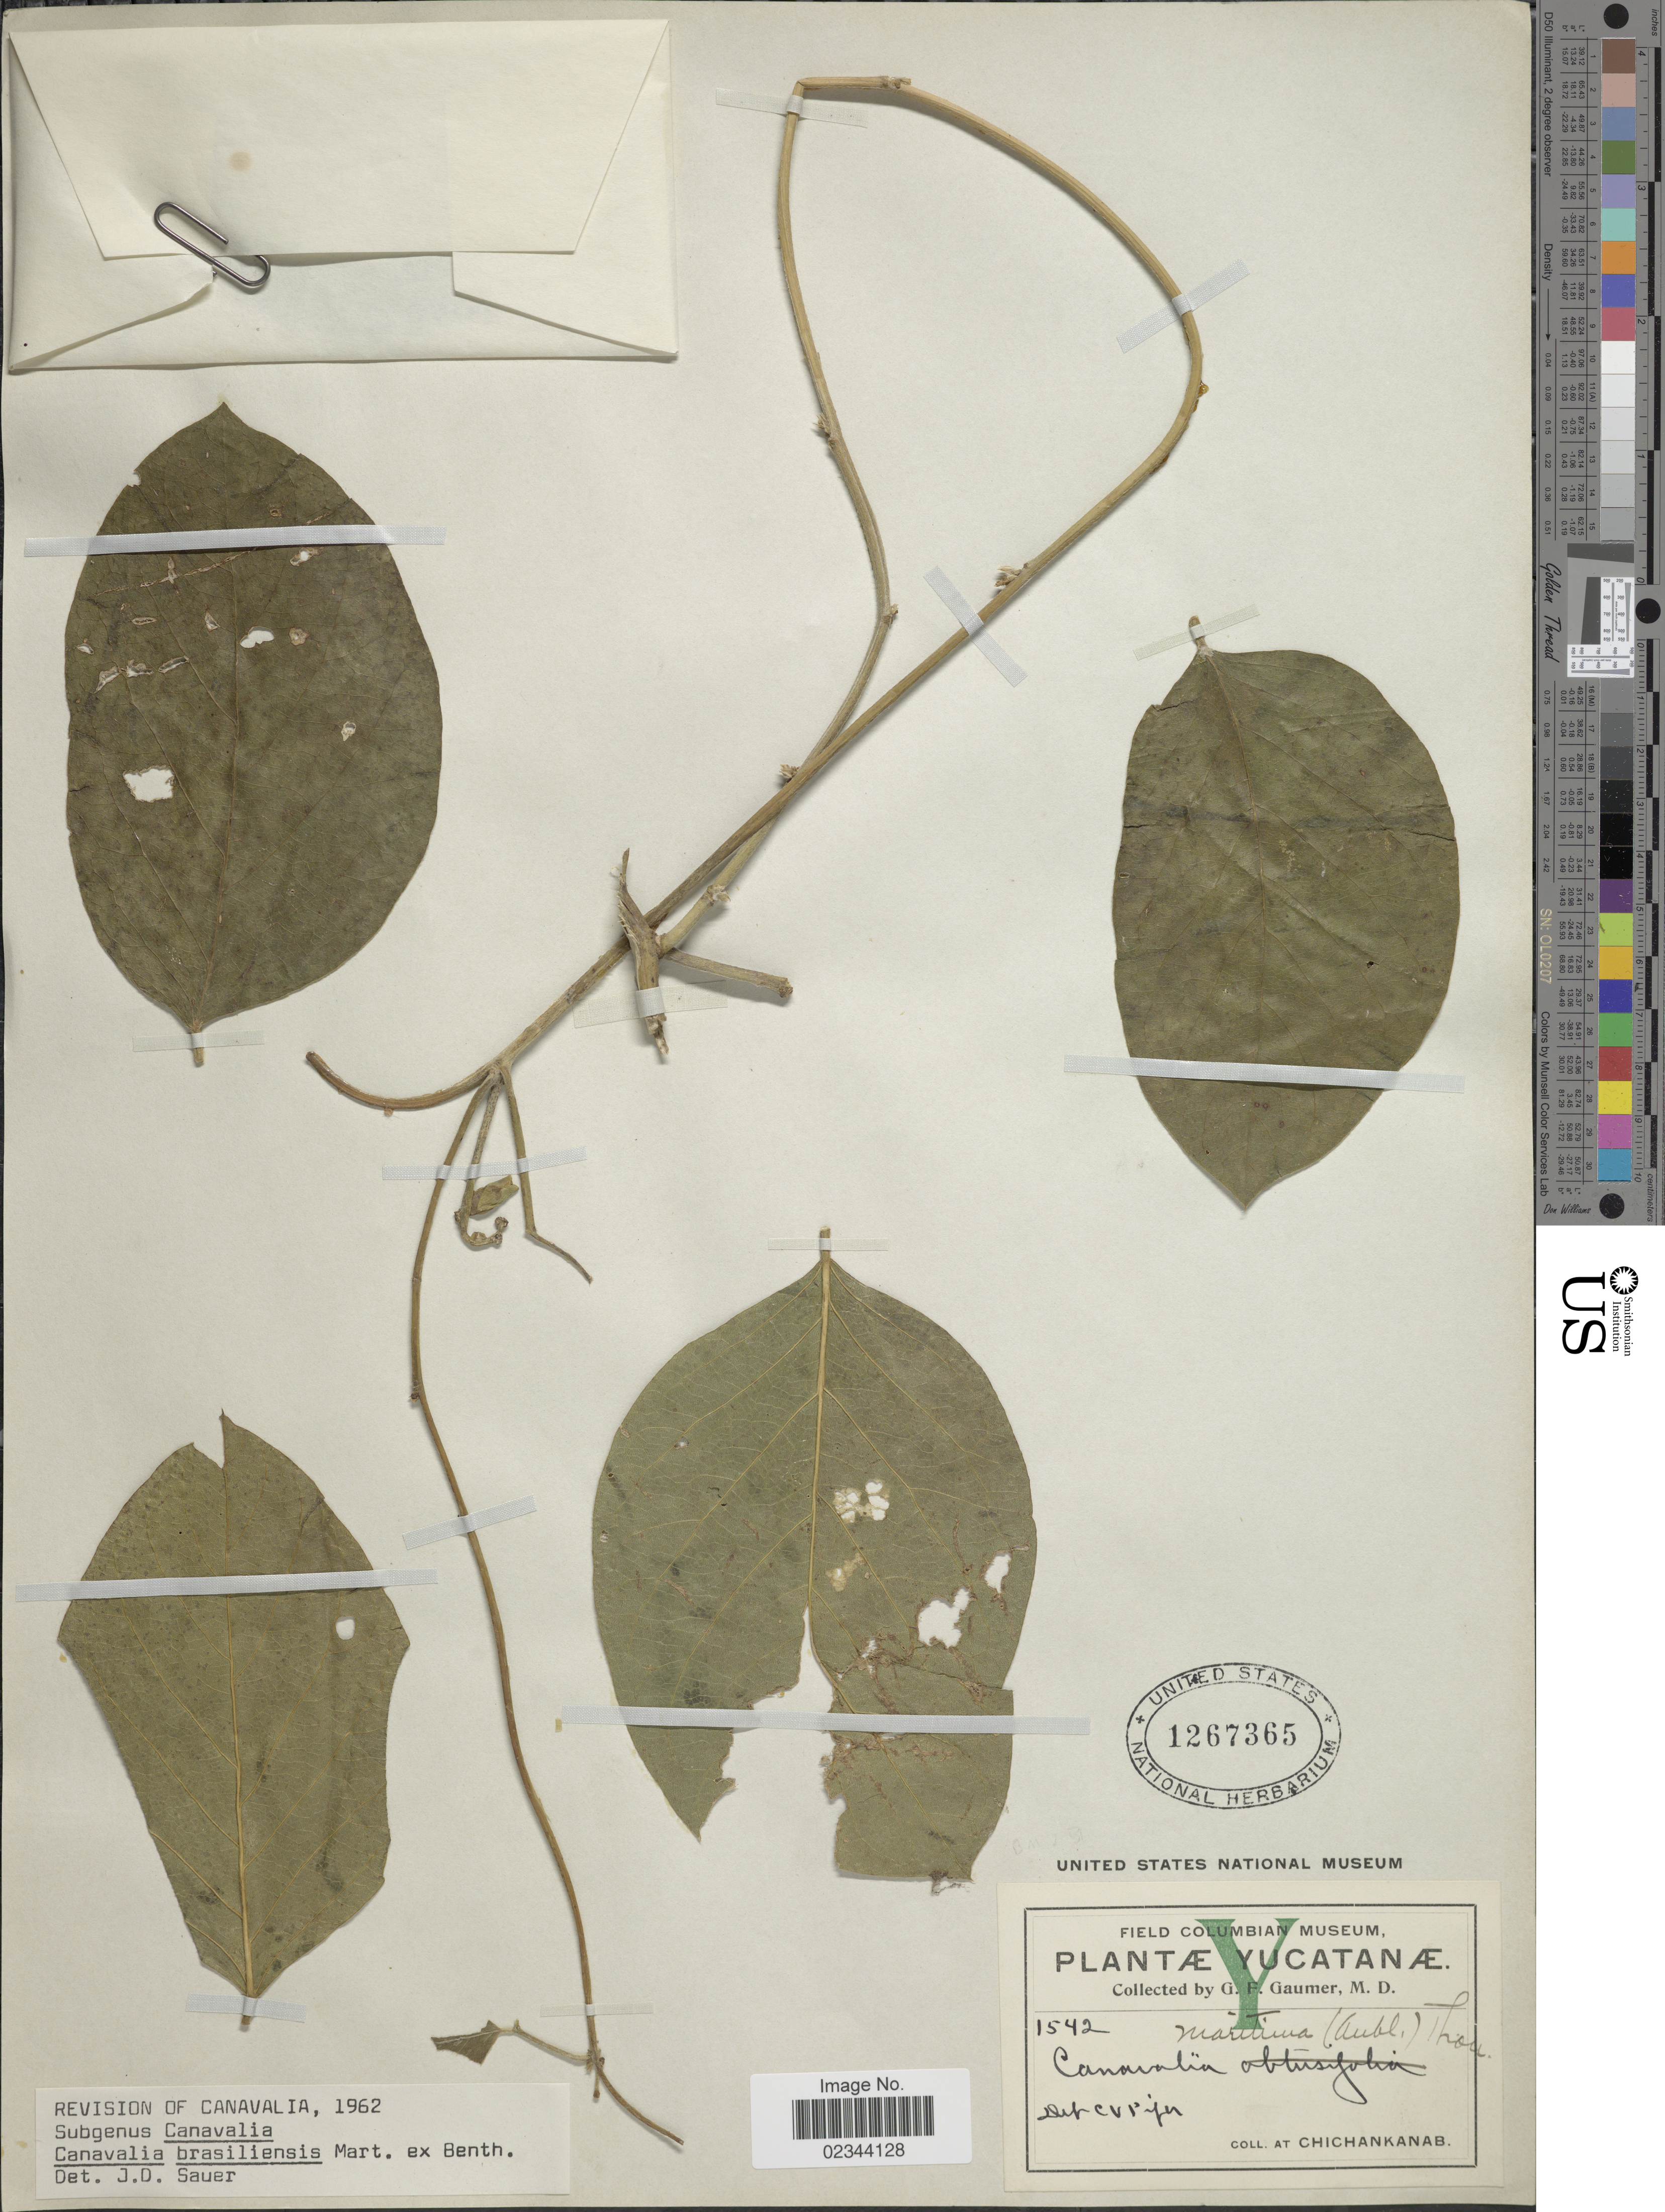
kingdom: Plantae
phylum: Tracheophyta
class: Magnoliopsida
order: Fabales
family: Fabaceae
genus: Canavalia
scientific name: Canavalia brasiliensis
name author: Mart. ex Benth.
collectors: G. F. Gaumer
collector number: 1542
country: Mexico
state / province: Yucatán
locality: At Chichankanab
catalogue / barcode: US 1267365